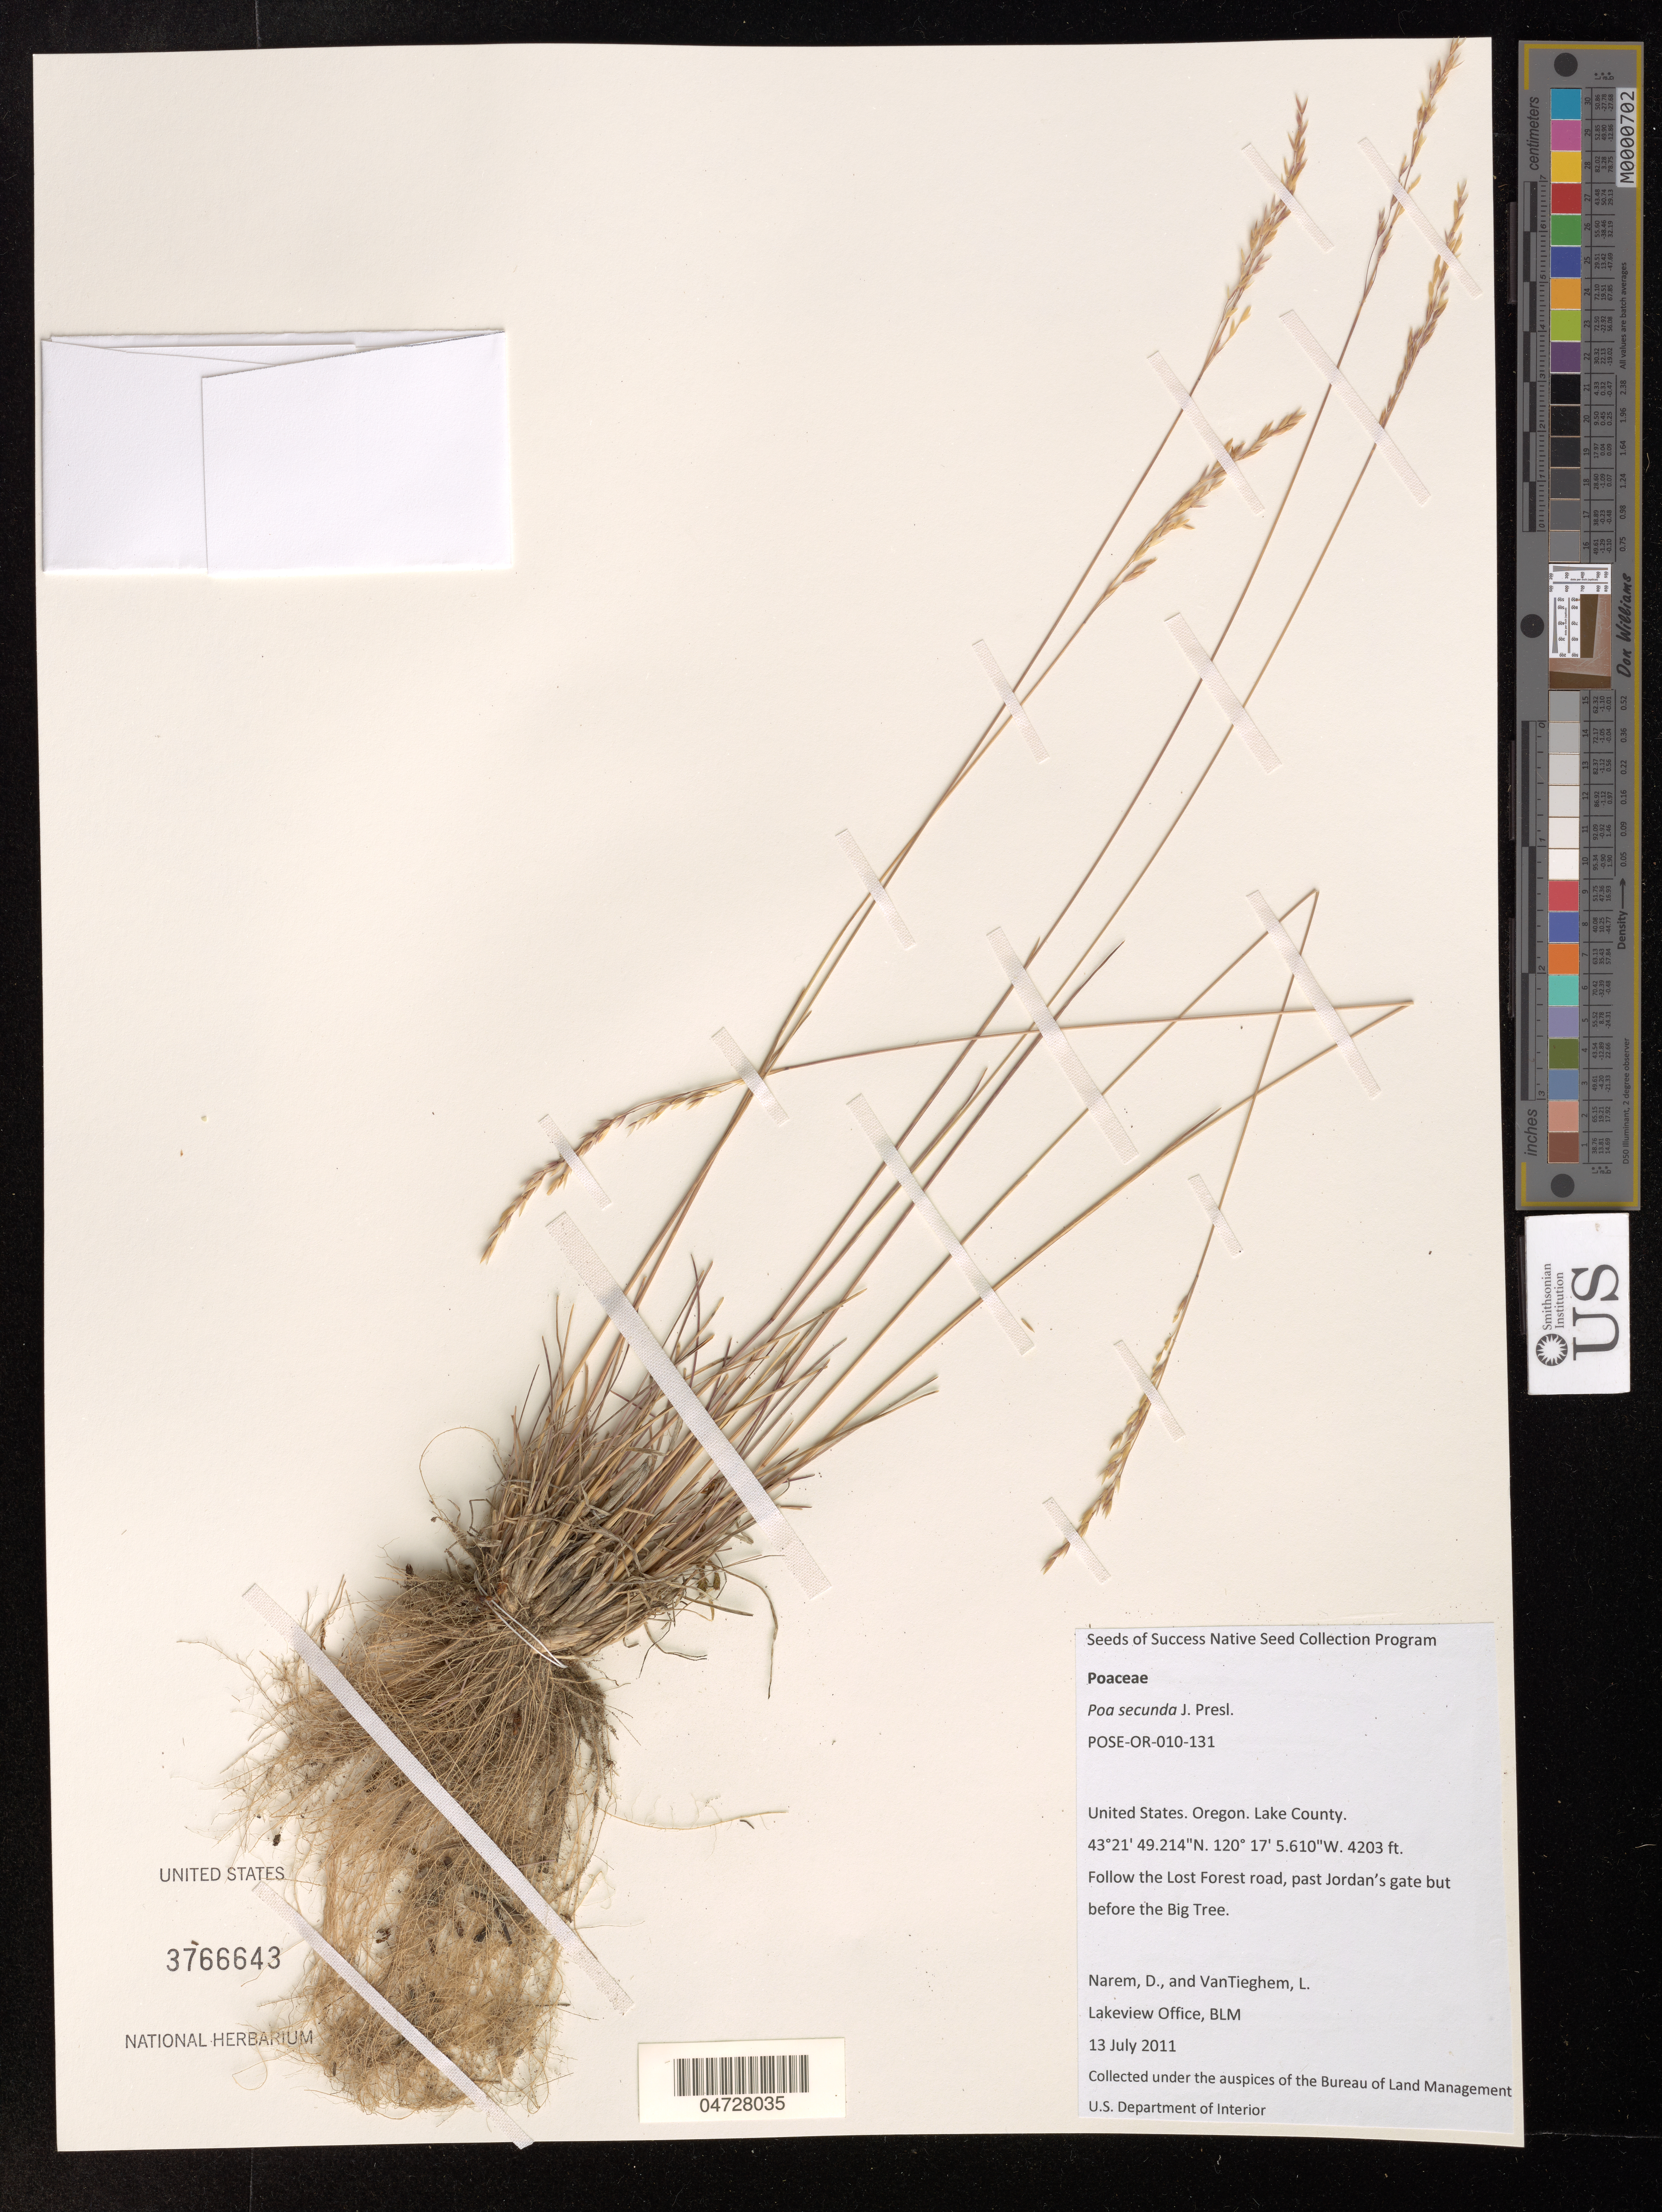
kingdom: Plantae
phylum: Tracheophyta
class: Liliopsida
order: Poales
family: Poaceae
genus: Poa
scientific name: Poa secunda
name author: J. Presl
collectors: D. Narem & L. VanTieghem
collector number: POSE-OR-010-131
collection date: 2011-07-13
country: United States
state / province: Oregon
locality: Lake County. Follow the Lost Forest road, past Jordan's gate but before the Big Tree.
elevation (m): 1281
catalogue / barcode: US 3766643